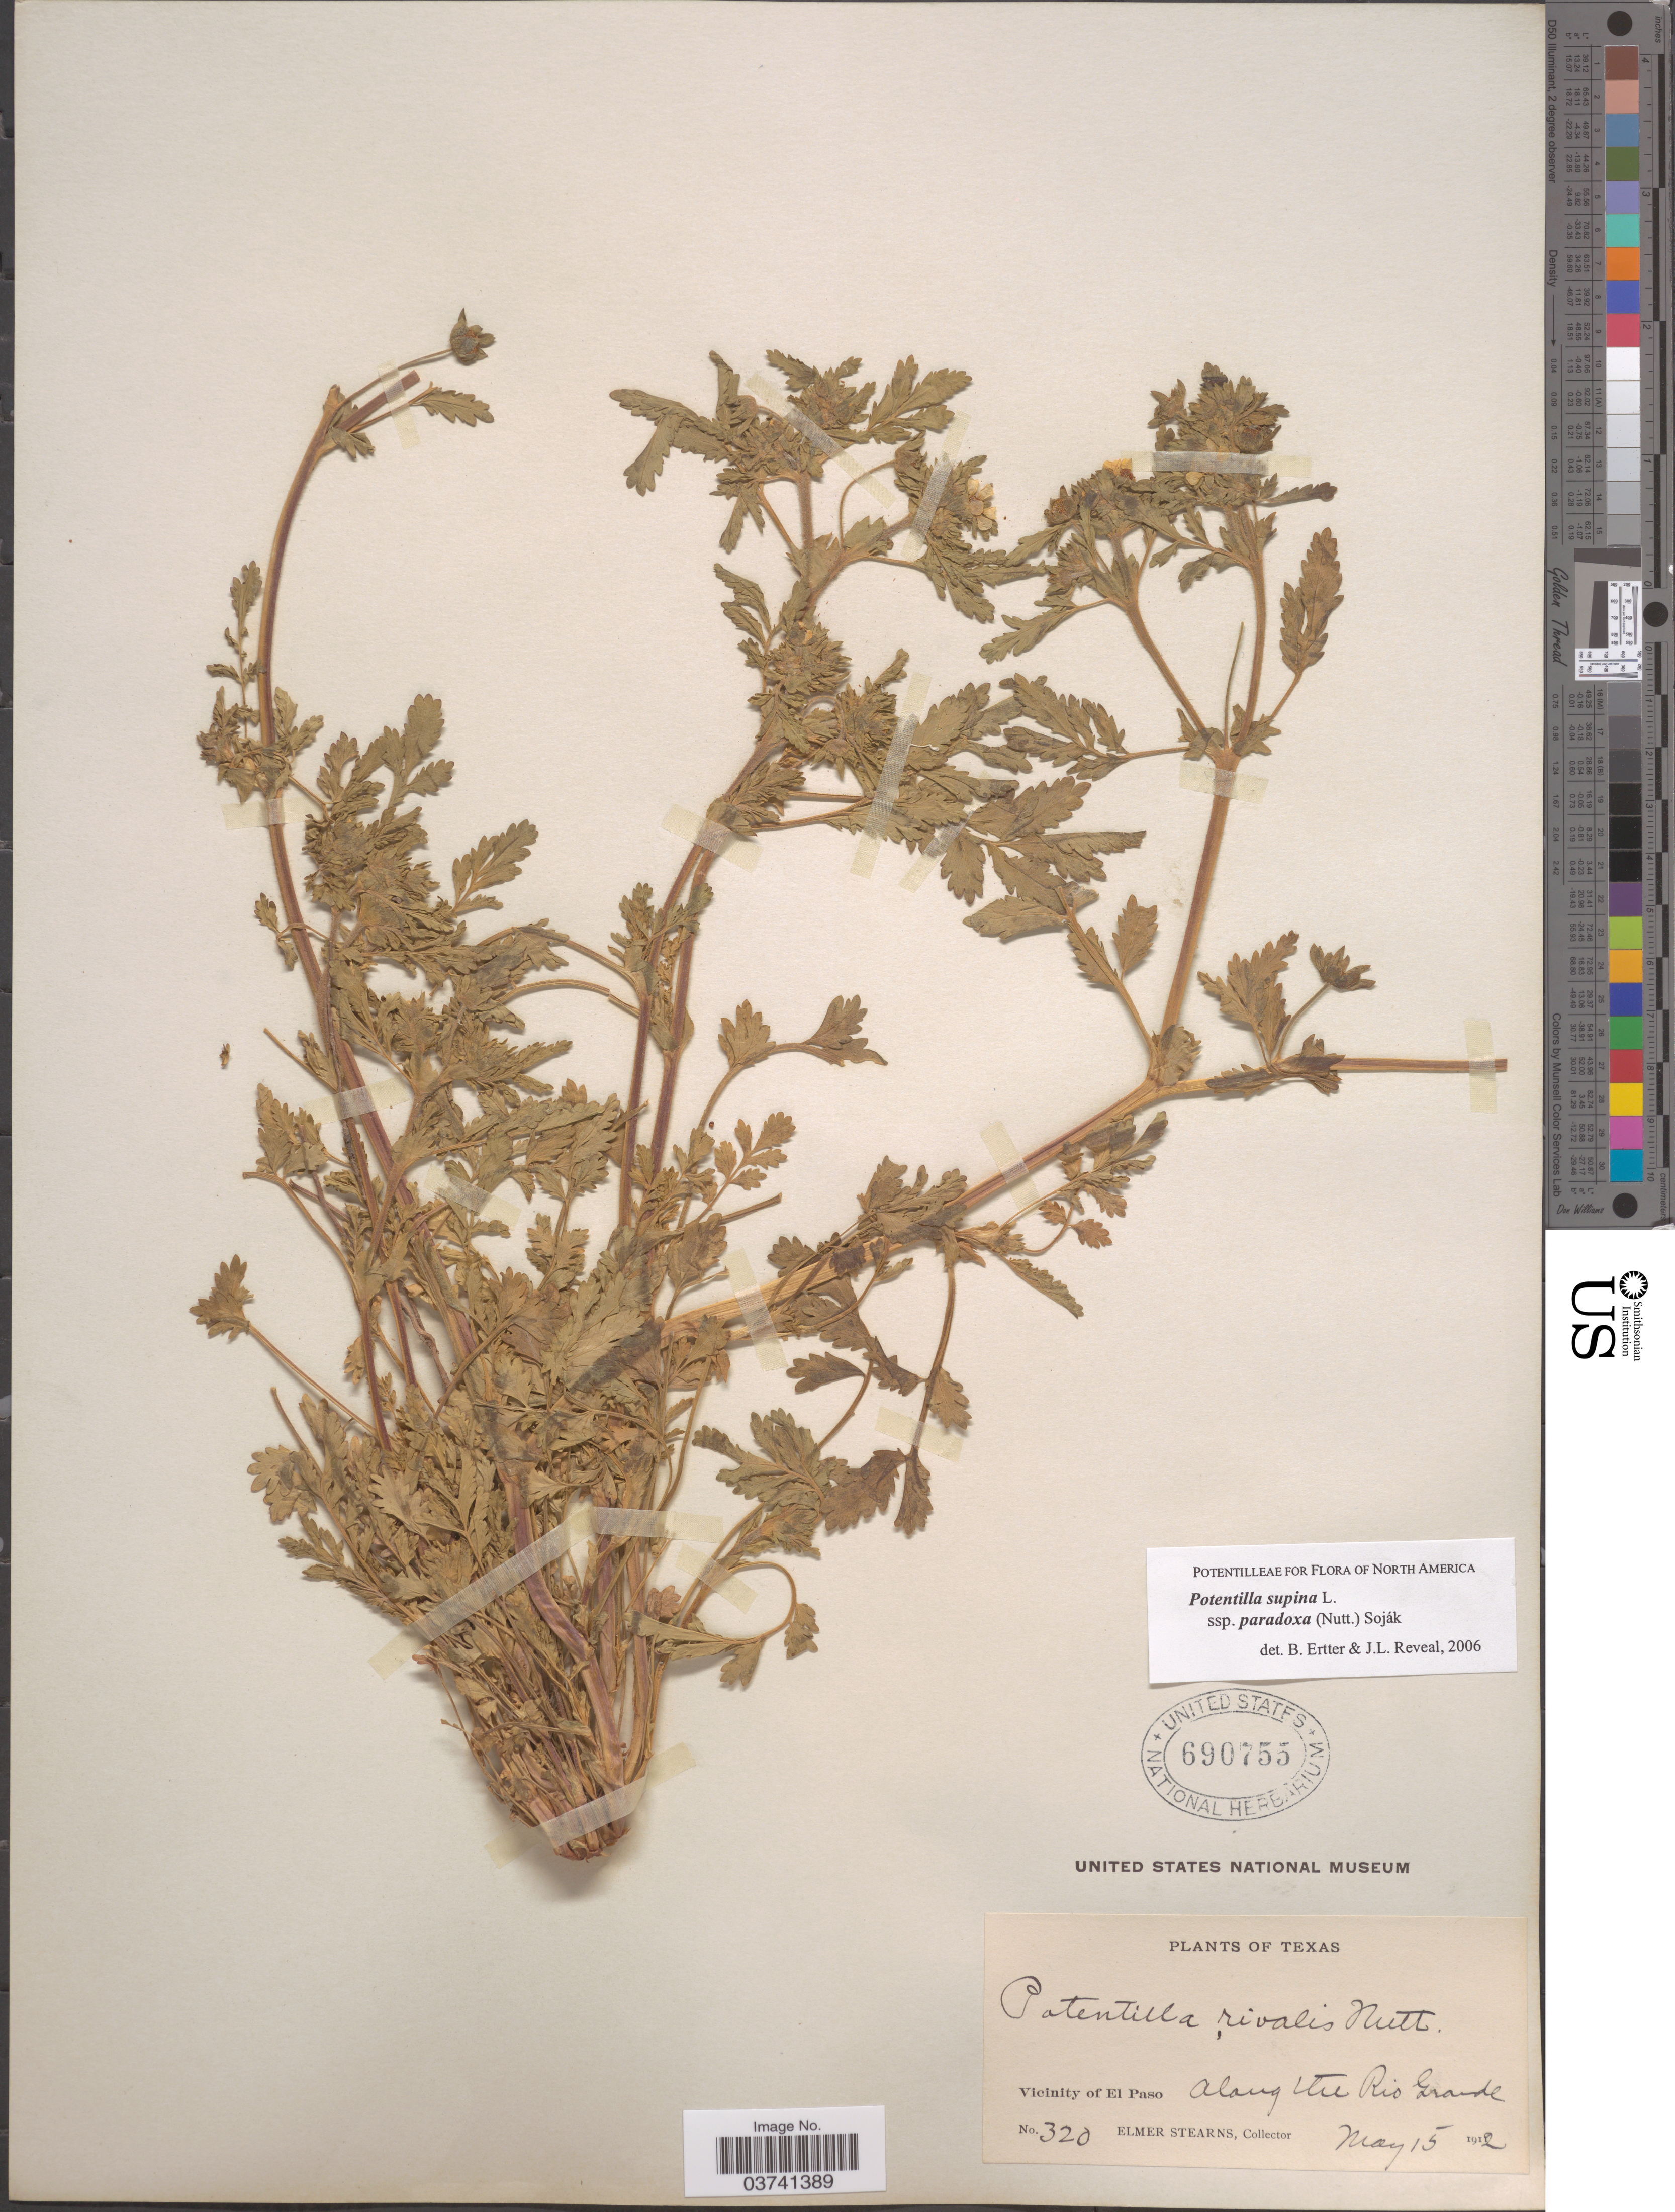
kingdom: Plantae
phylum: Tracheophyta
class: Magnoliopsida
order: Rosales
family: Rosaceae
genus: Potentilla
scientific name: Potentilla supina subsp. paradoxa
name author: (Nutt.) Soják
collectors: E. Stearns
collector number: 320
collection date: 1912-05-15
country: United States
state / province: Texas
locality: Vicinity of El Paso. Along The Rio Grande.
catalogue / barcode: US 690755